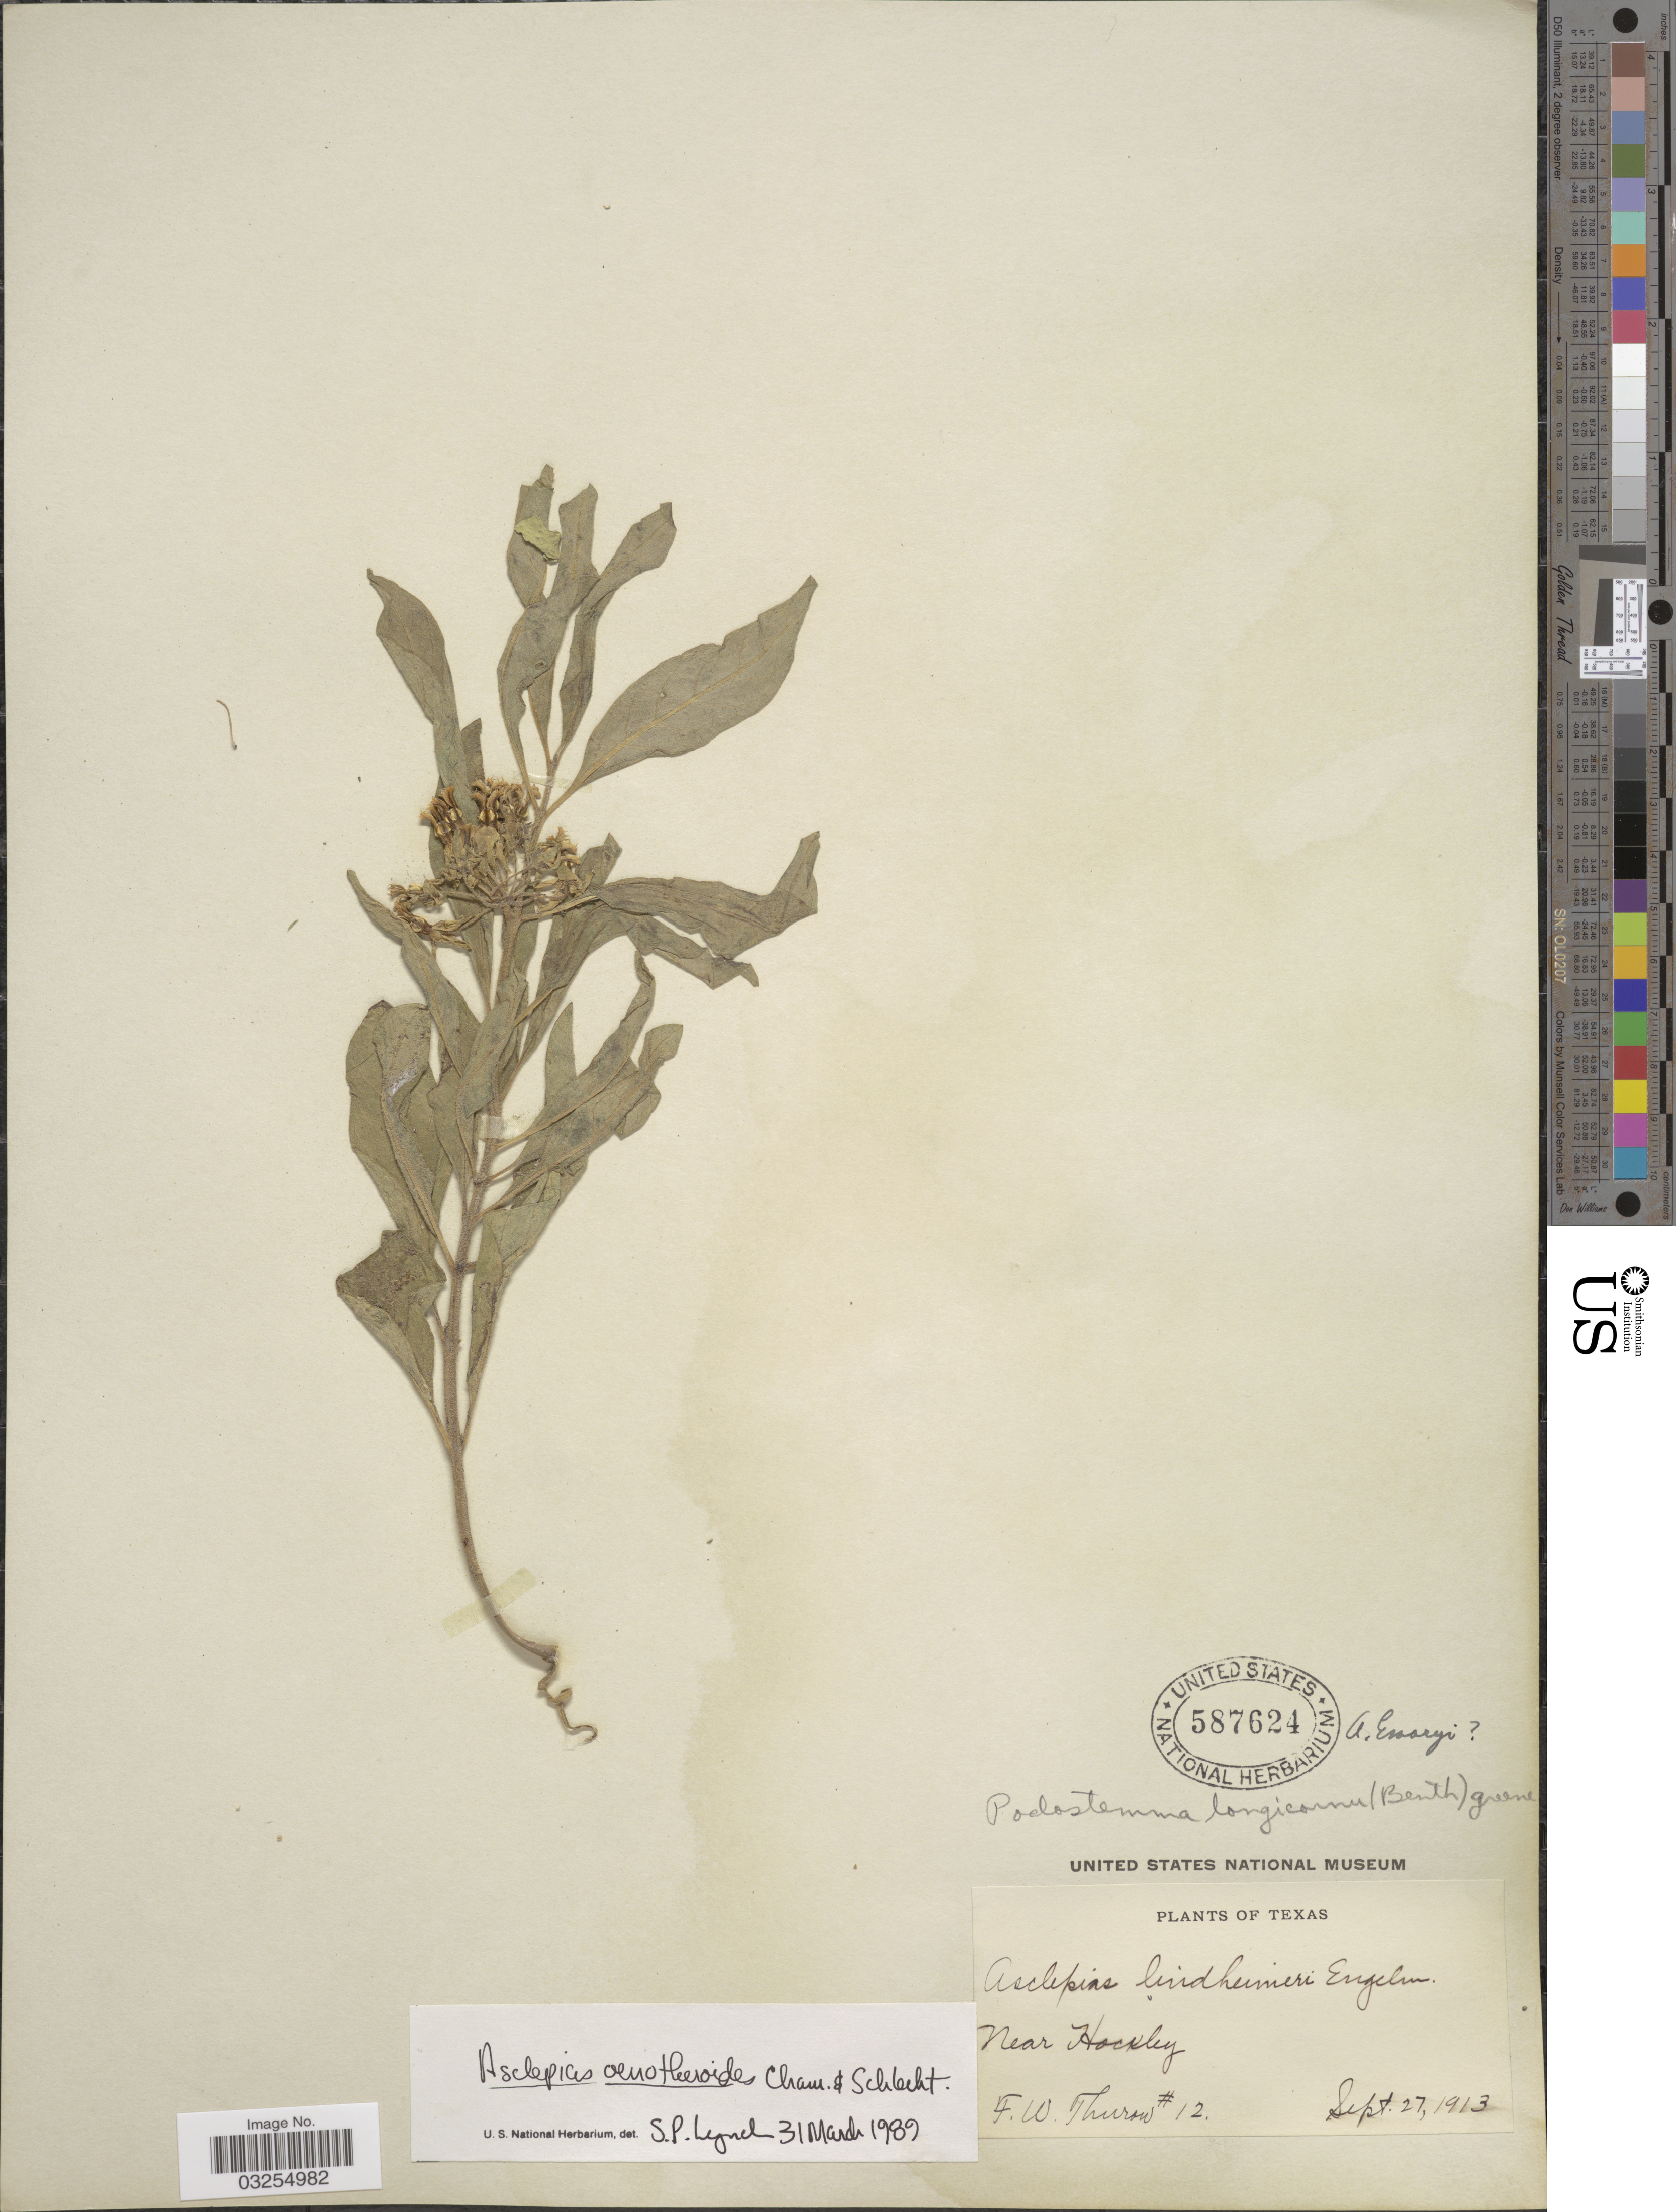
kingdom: Plantae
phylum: Tracheophyta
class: Magnoliopsida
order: Gentianales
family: Apocynaceae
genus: Asclepias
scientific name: Asclepias oenotheroides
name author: Schltdl. & Cham.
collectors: F. W. Thurow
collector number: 12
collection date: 1913-09-27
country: United States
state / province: Texas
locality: New Hockley.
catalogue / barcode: US 587624